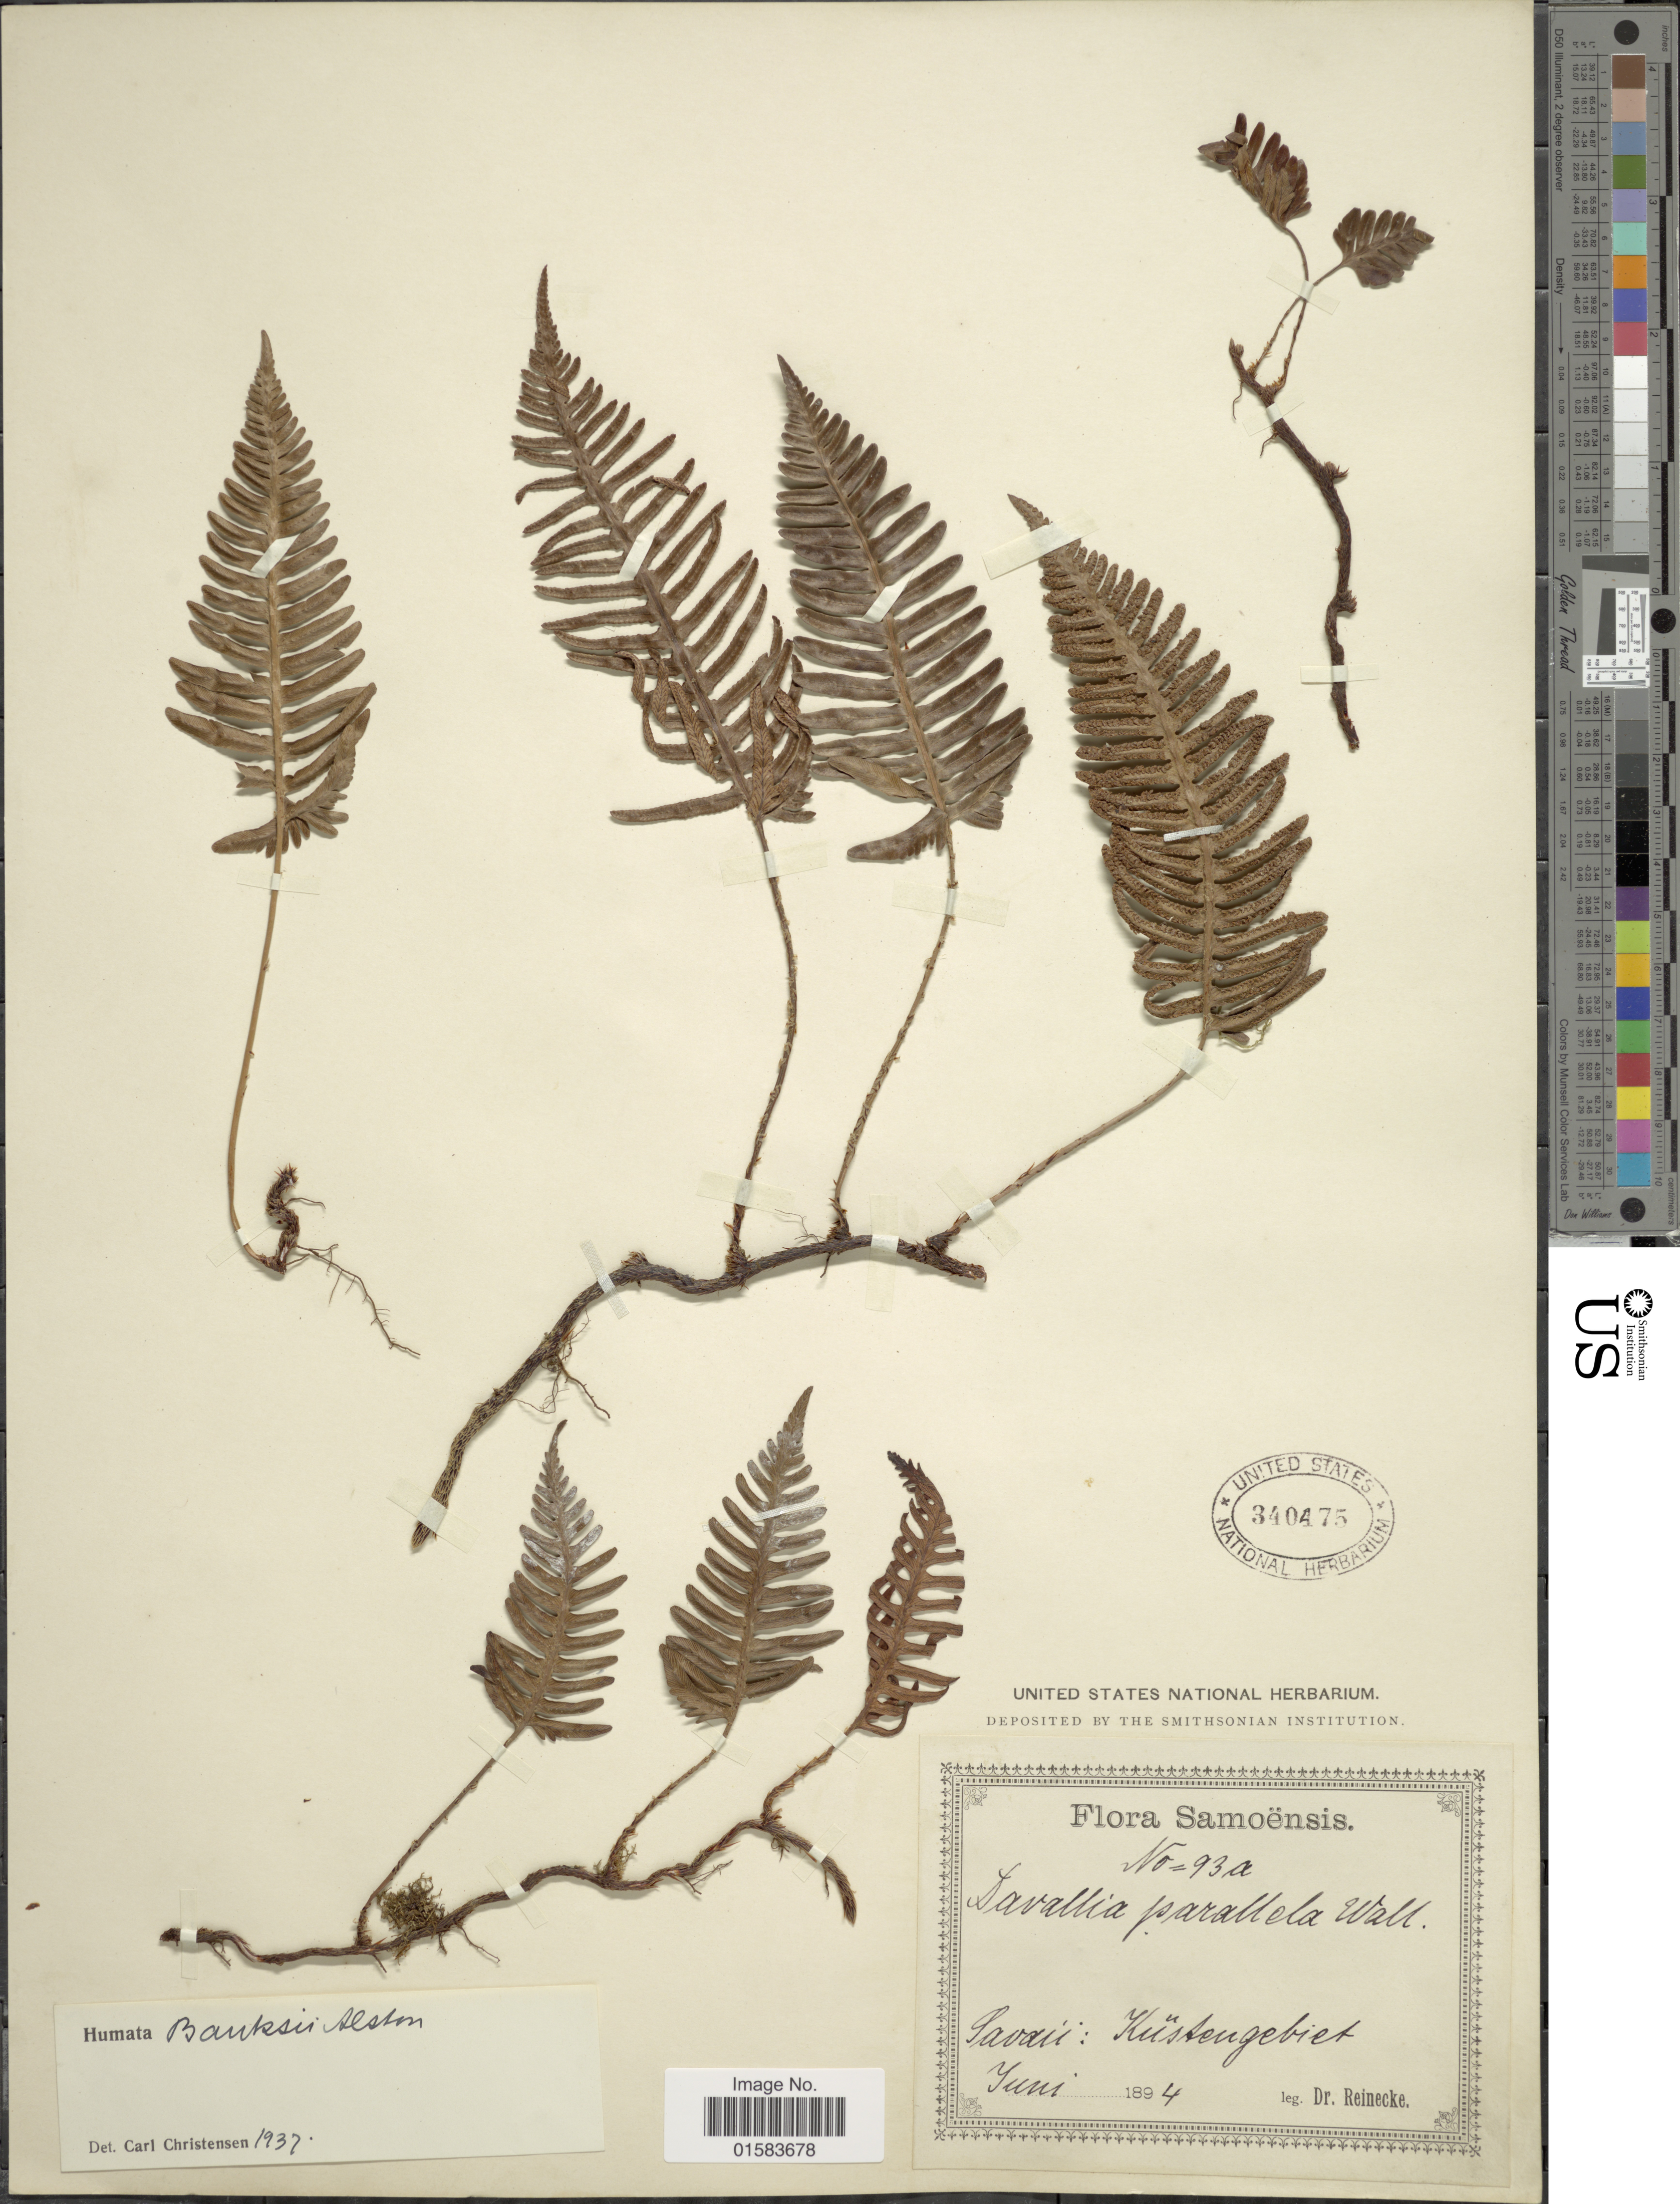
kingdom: Plantae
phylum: Tracheophyta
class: Polypodiopsida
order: Polypodiales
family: Davalliaceae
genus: Davallia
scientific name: Davallia pectinata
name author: Sm.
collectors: -- Reinecke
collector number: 93a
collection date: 1894-06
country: Samoa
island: Savai'i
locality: Savaii: Kustengebiet [interpreted]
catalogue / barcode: US 340475